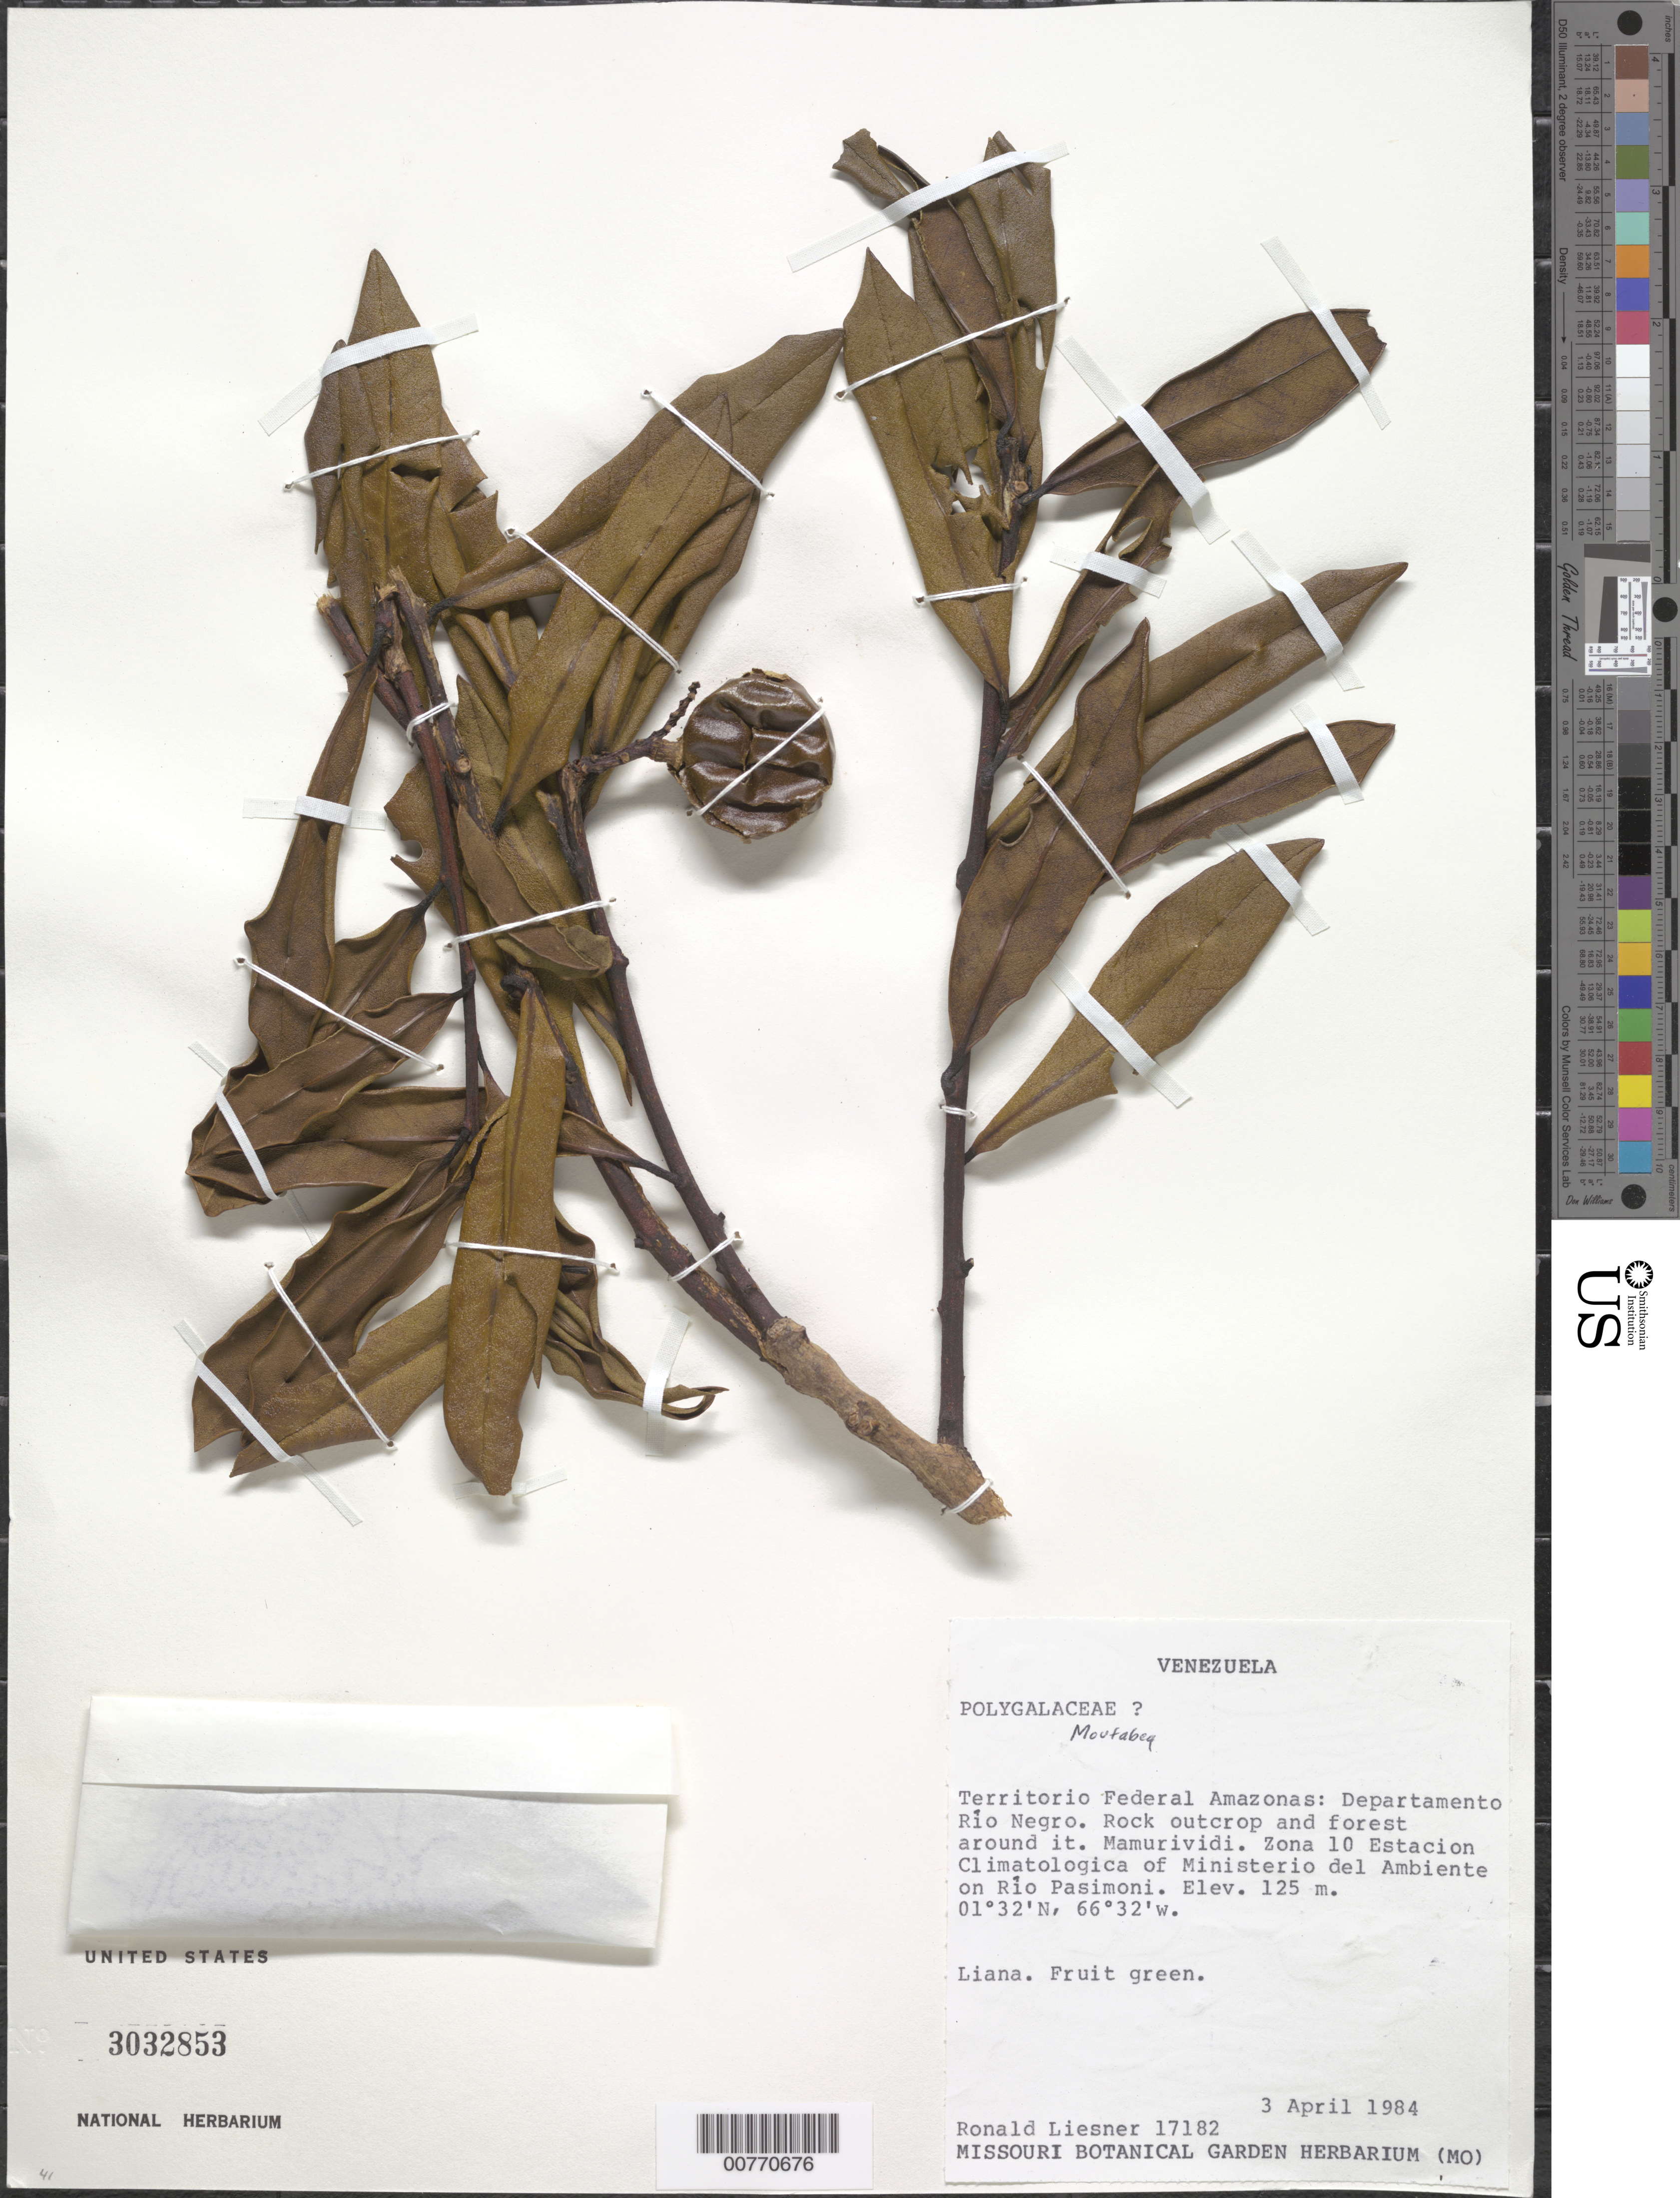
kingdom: Plantae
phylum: Tracheophyta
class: Magnoliopsida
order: Fabales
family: Polygalaceae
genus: Moutabea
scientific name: Moutabea sp.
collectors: R. L. Liesner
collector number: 17182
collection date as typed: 3-Apr-84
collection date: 1984-04-03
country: Venezuela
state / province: Amazonas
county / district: Río Negro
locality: Mamurividi. Zona 10 Estacion Climatologica of Ministerío del Ambiente on Río Pasimoni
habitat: Rock outcrop and forest around it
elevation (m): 125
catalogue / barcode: US 3032853